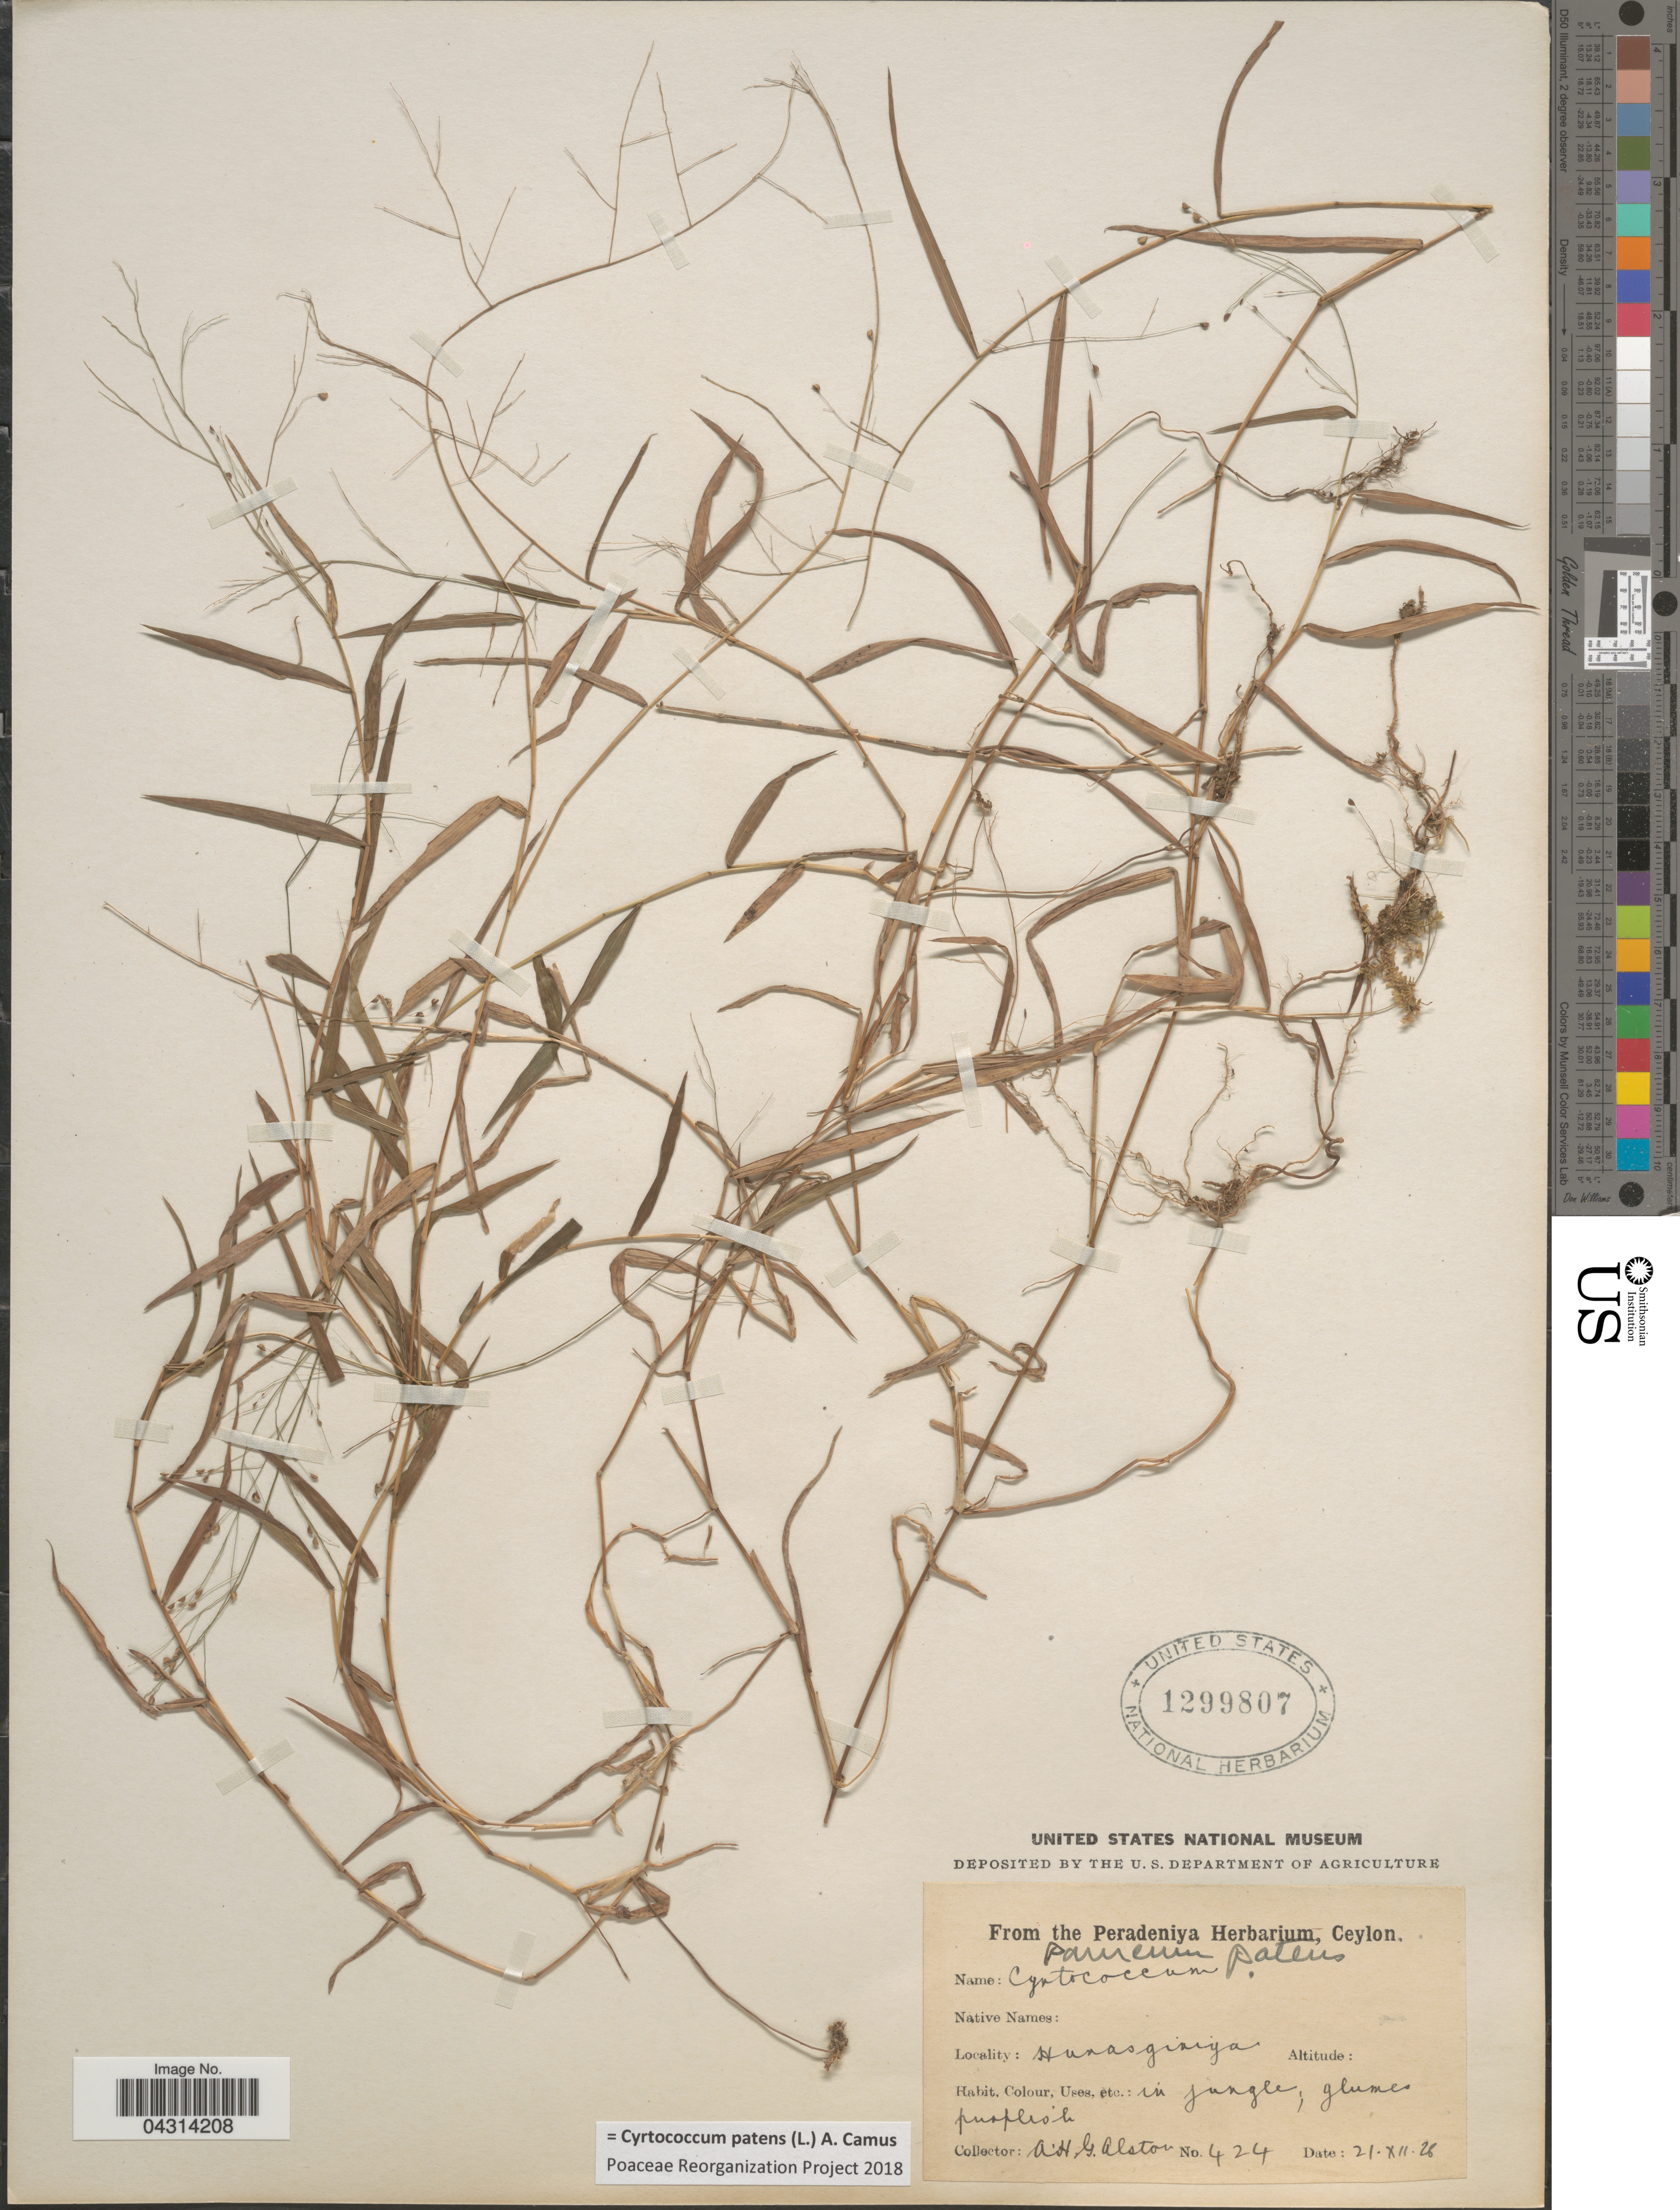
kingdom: Plantae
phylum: Tracheophyta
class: Liliopsida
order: Poales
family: Poaceae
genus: Cyrtococcum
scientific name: Cyrtococcum patens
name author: (L.) A. Camus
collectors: A. H. Alston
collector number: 424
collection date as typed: Transcribed d/m/y: 21/12/26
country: Sri Lanka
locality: Hunasgiriya.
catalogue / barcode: US 1299807